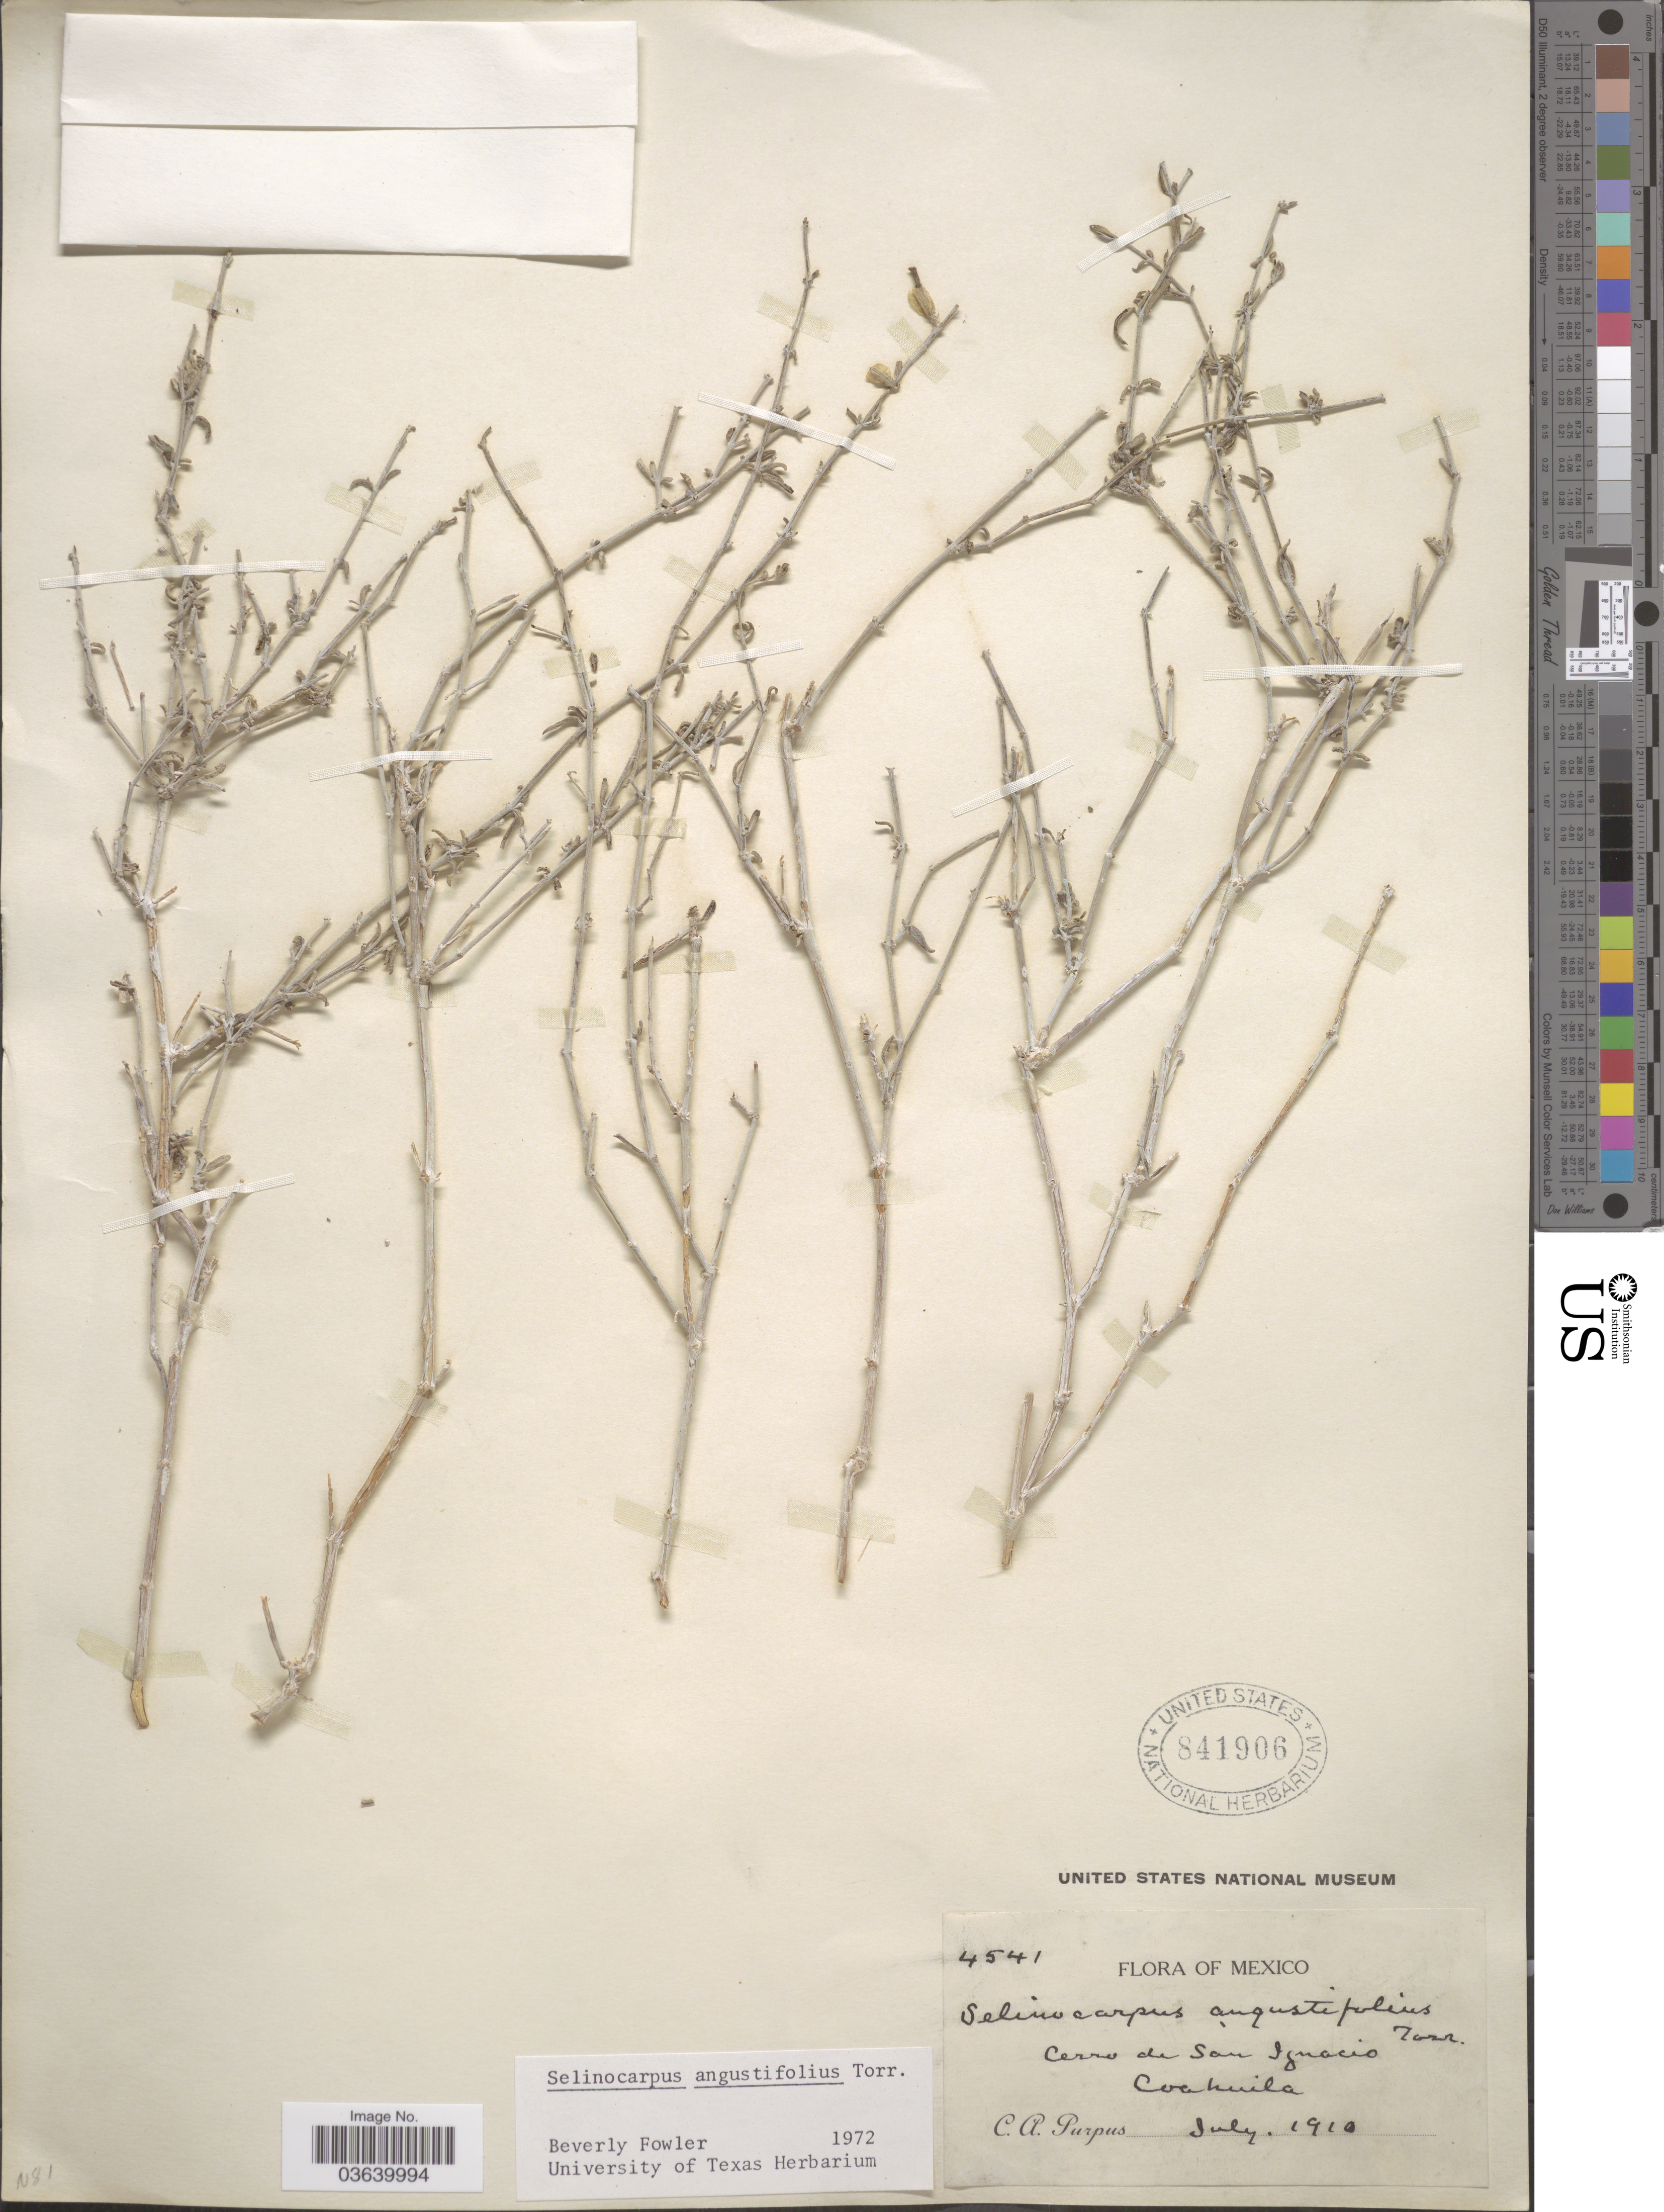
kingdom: Plantae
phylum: Tracheophyta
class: Magnoliopsida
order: Caryophyllales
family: Nyctaginaceae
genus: Acleisanthes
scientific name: Acleisanthes angustifolius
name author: (Torr.) R.A. Levin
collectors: C. A. Purpus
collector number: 4541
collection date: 1910-07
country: Mexico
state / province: Coahuila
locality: Cerro de San Ignacio.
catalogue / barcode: US 841906